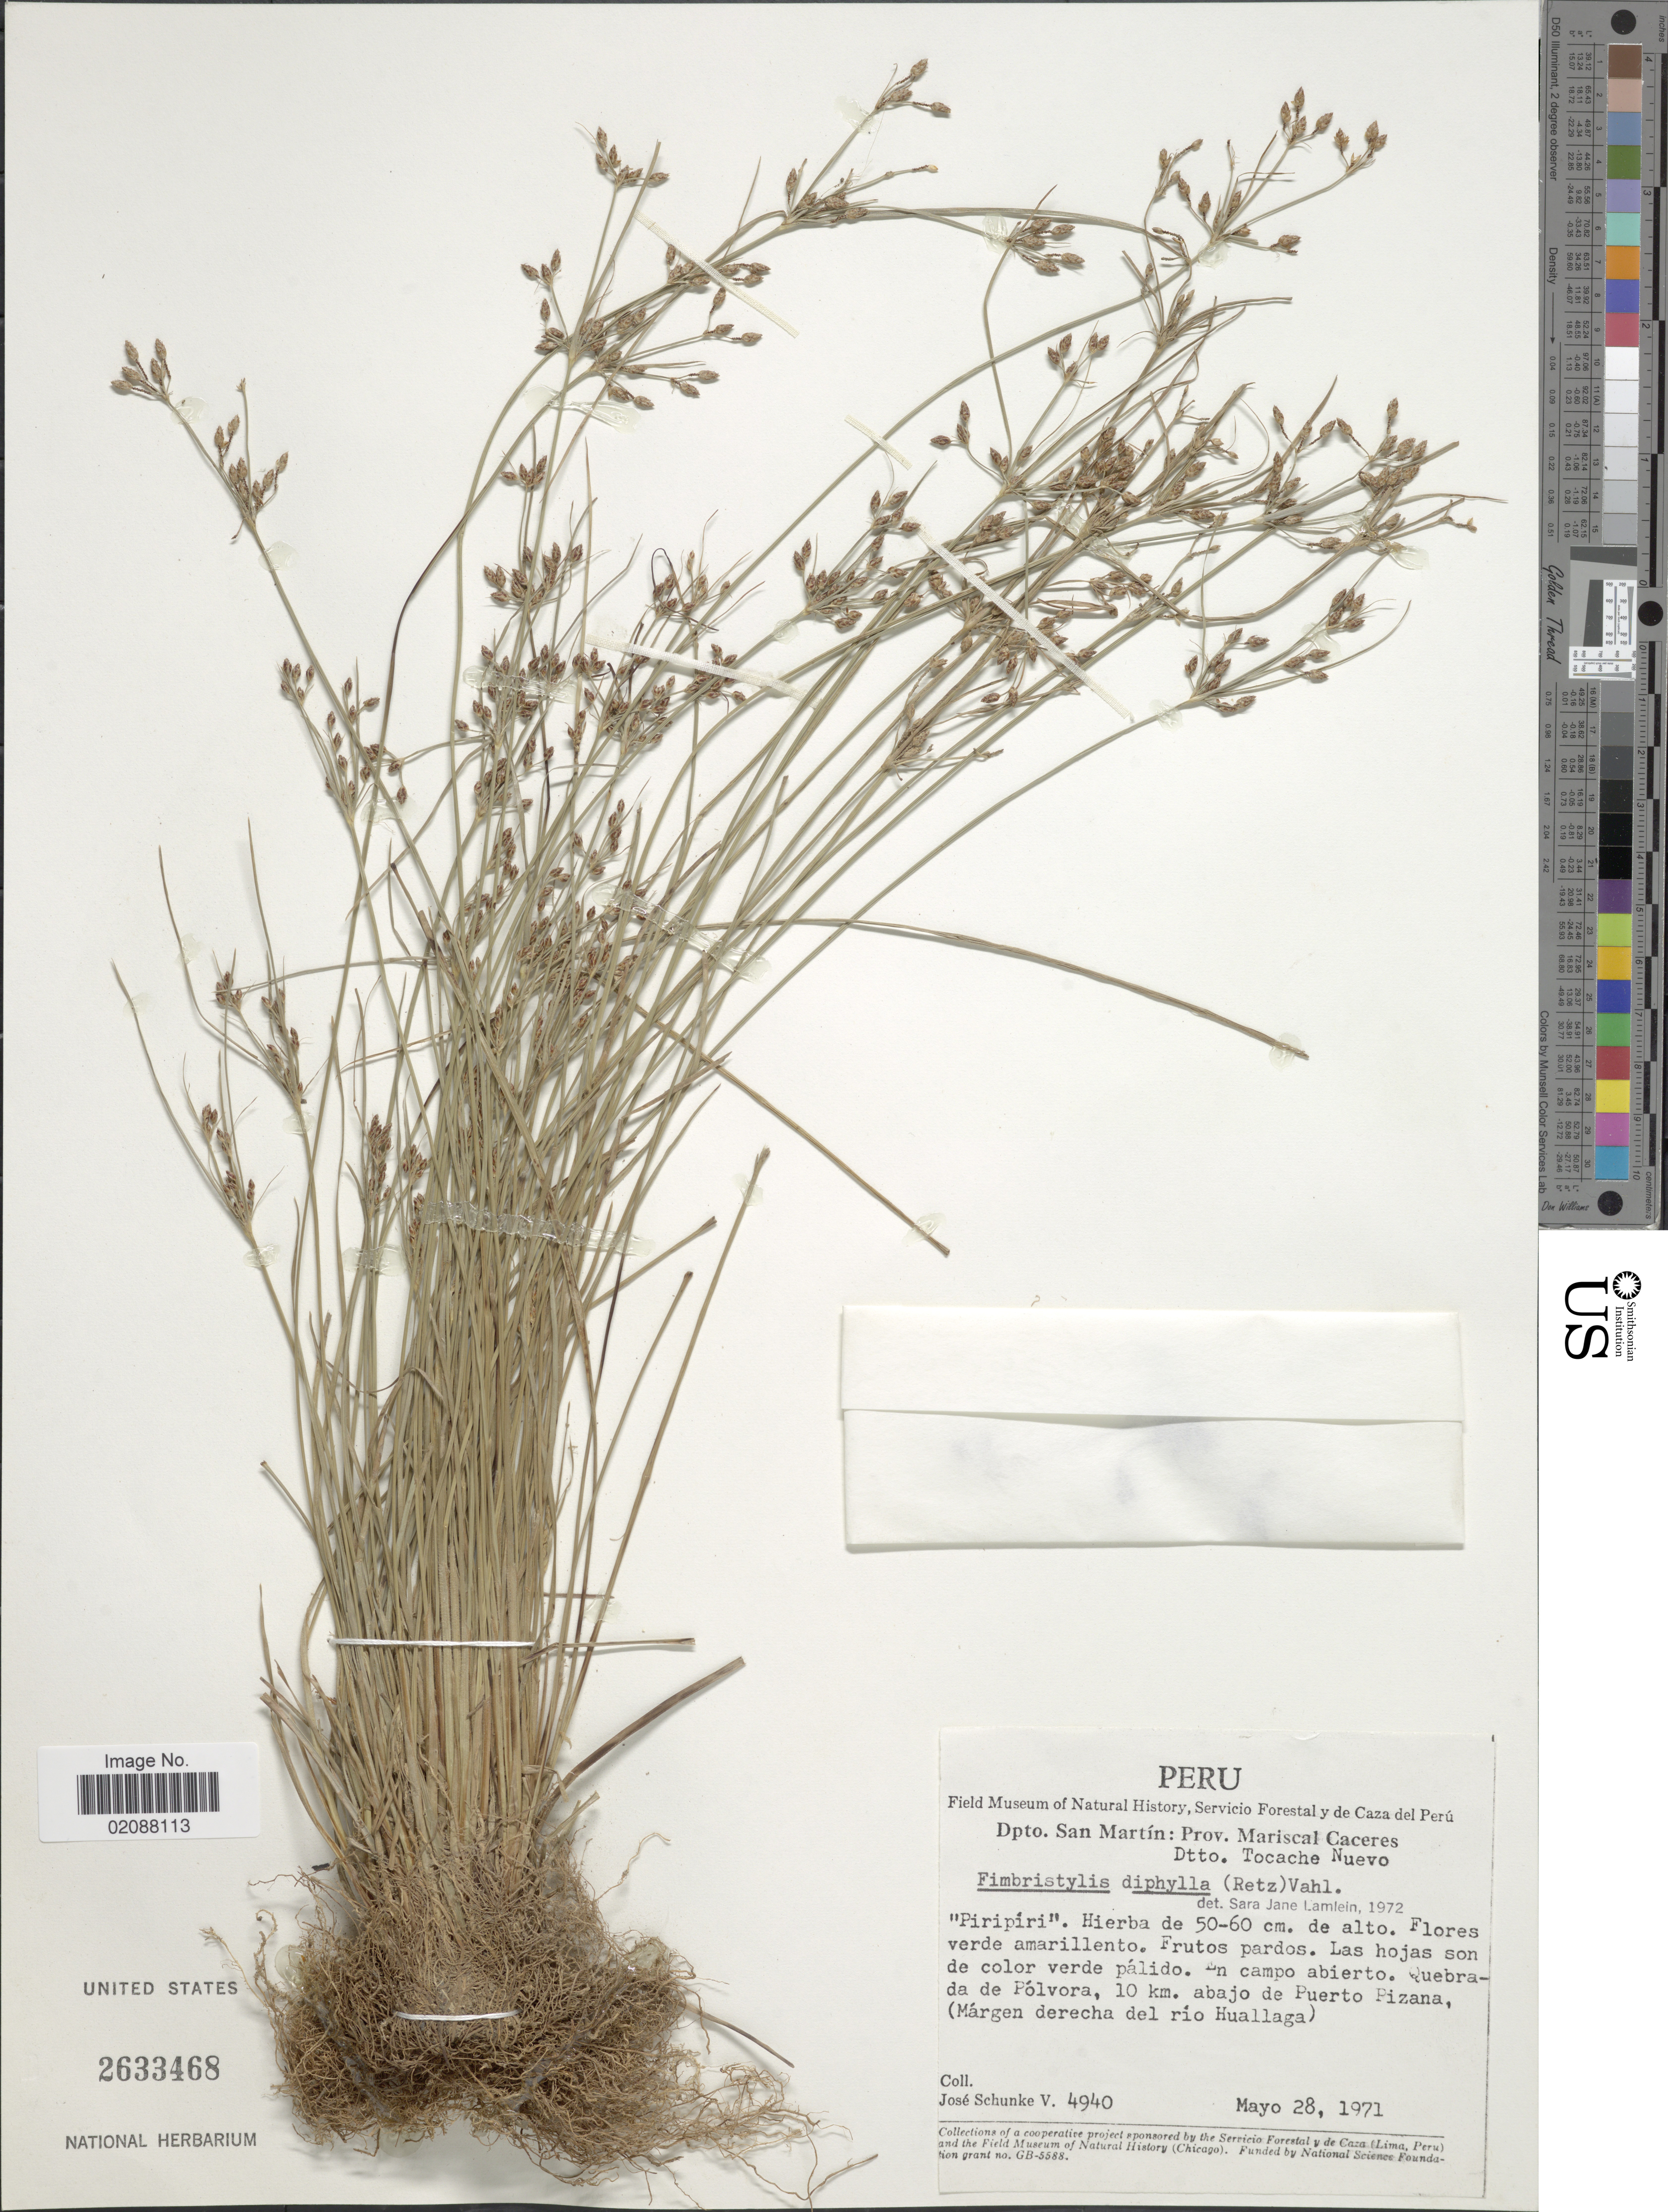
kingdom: Plantae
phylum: Tracheophyta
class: Liliopsida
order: Poales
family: Cyperaceae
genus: Fimbristylis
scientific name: Fimbristylis annua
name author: (All.) Roem. & Schult.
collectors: J. Schunke Vigo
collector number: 4940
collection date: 1971-05-28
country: Peru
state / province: San Martín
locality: Prov. Mariscal Caceres, Dtto. Tocache Nuevo, en campo abierto, Quebrada de Polvora, 10 km. abajo de Puerto Pizana (Margen derecha del rio Huallaga)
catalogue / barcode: US 2633468